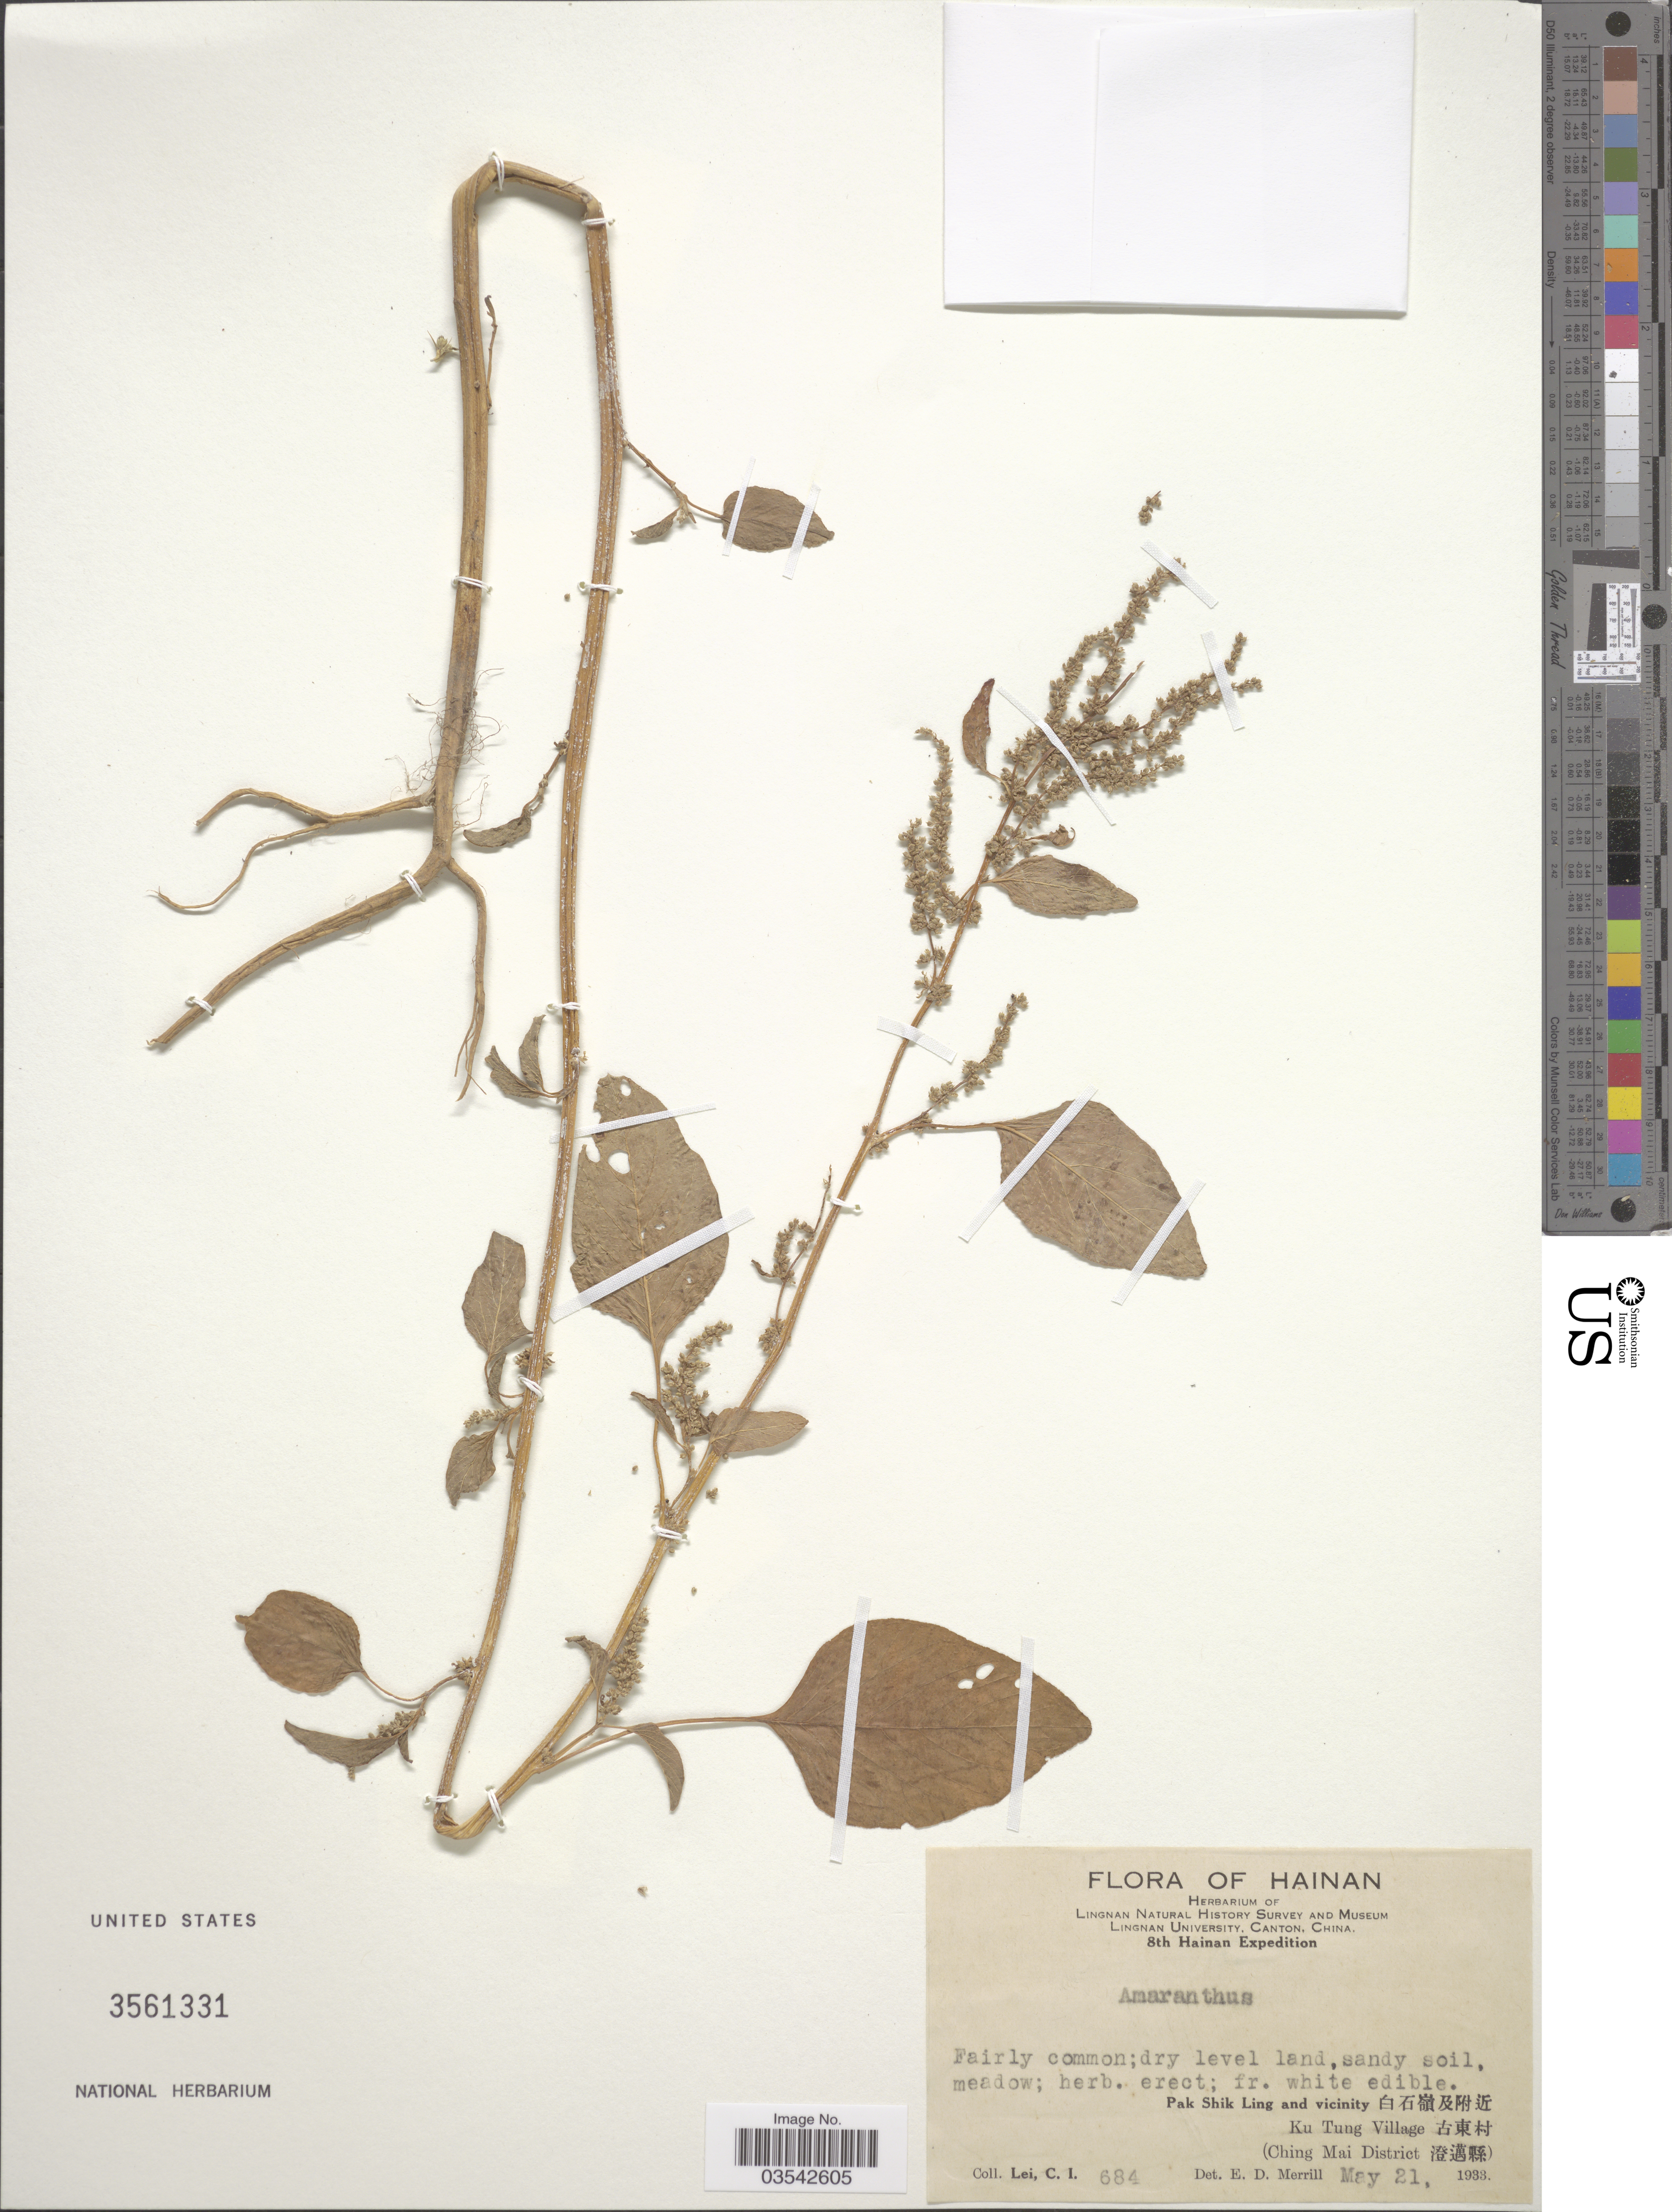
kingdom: Plantae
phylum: Tracheophyta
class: Magnoliopsida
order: Caryophyllales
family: Amaranthaceae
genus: Amaranthus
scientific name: Amaranthus sp.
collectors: C. I. Lei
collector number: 684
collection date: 1933-05-21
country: China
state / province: Hainan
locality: Pak Shik Ling and vicinity X. Ku Tung Village X. (Ching Mai District X).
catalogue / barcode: US 3561331